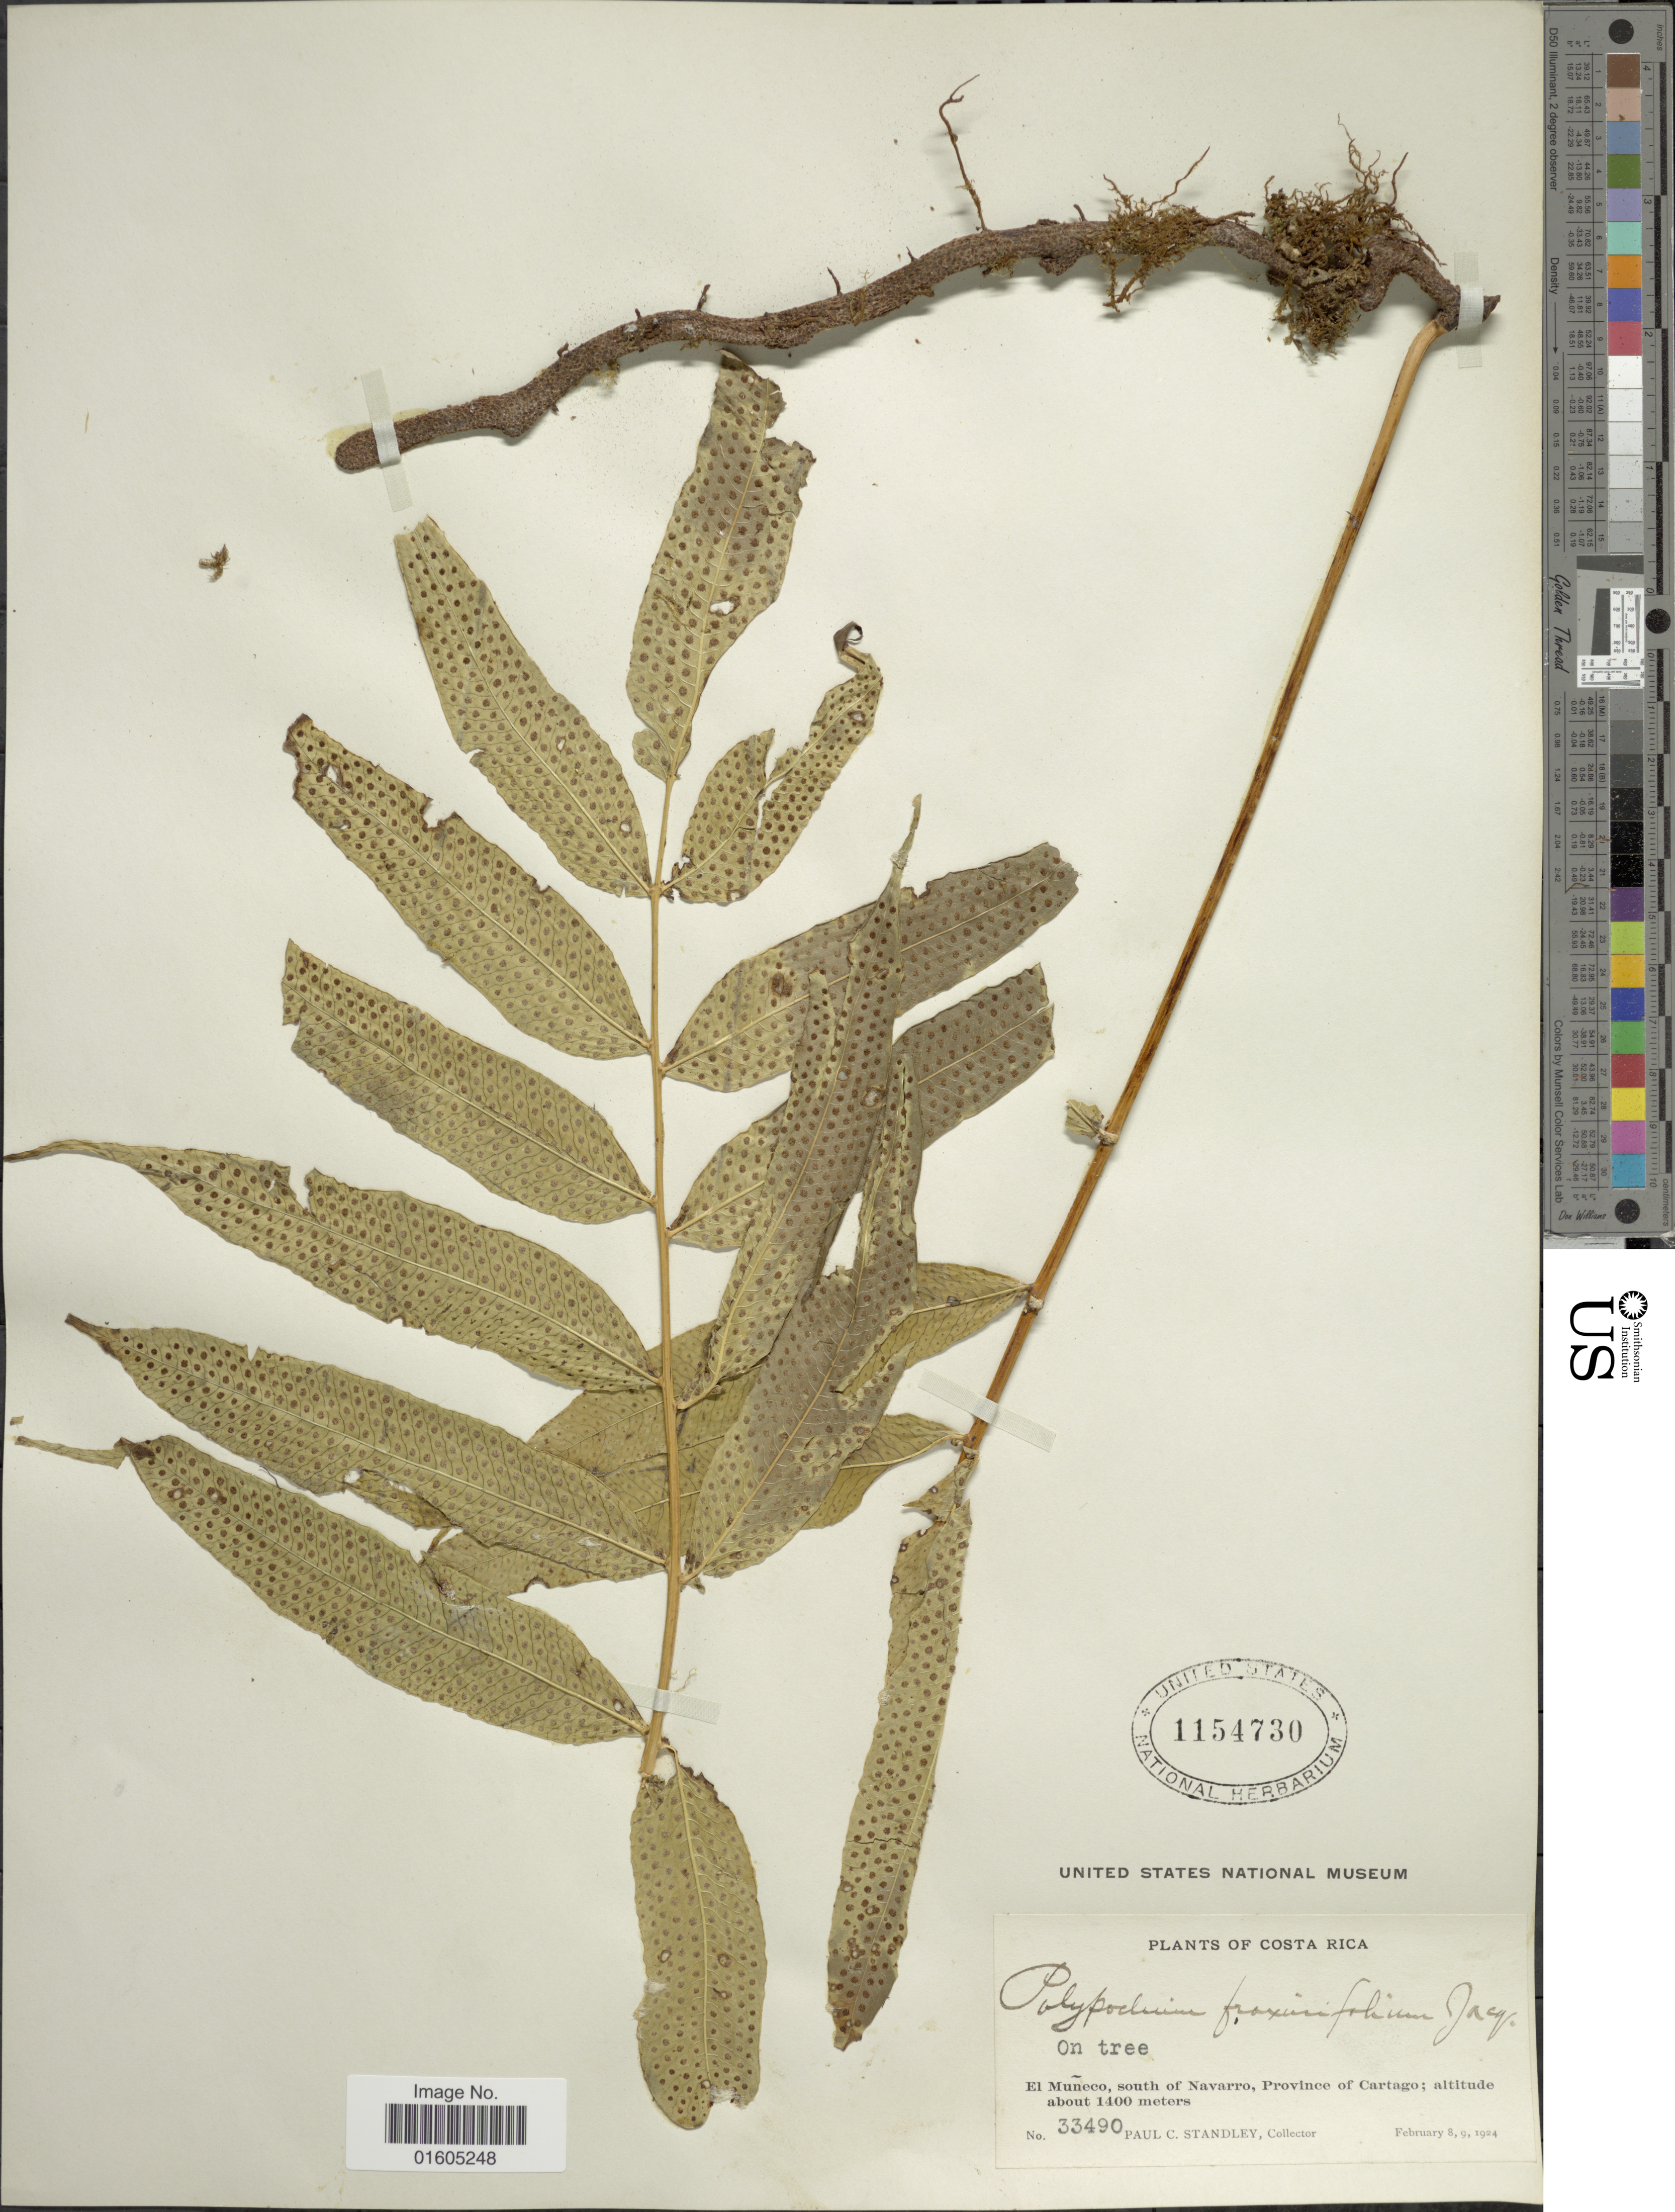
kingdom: Plantae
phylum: Tracheophyta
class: Polypodiopsida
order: Polypodiales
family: Polypodiaceae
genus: Serpocaulon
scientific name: Serpocaulon fraxinifolium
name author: (Jacq.) A.R. Sm.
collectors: P. C. Standley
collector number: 33490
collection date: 1924-02-08/1924-02-09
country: Costa Rica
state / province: Cartago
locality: Costa Rica. El Muñeco, south of Navarro, Province of Cartago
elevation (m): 1400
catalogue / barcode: US 1154730